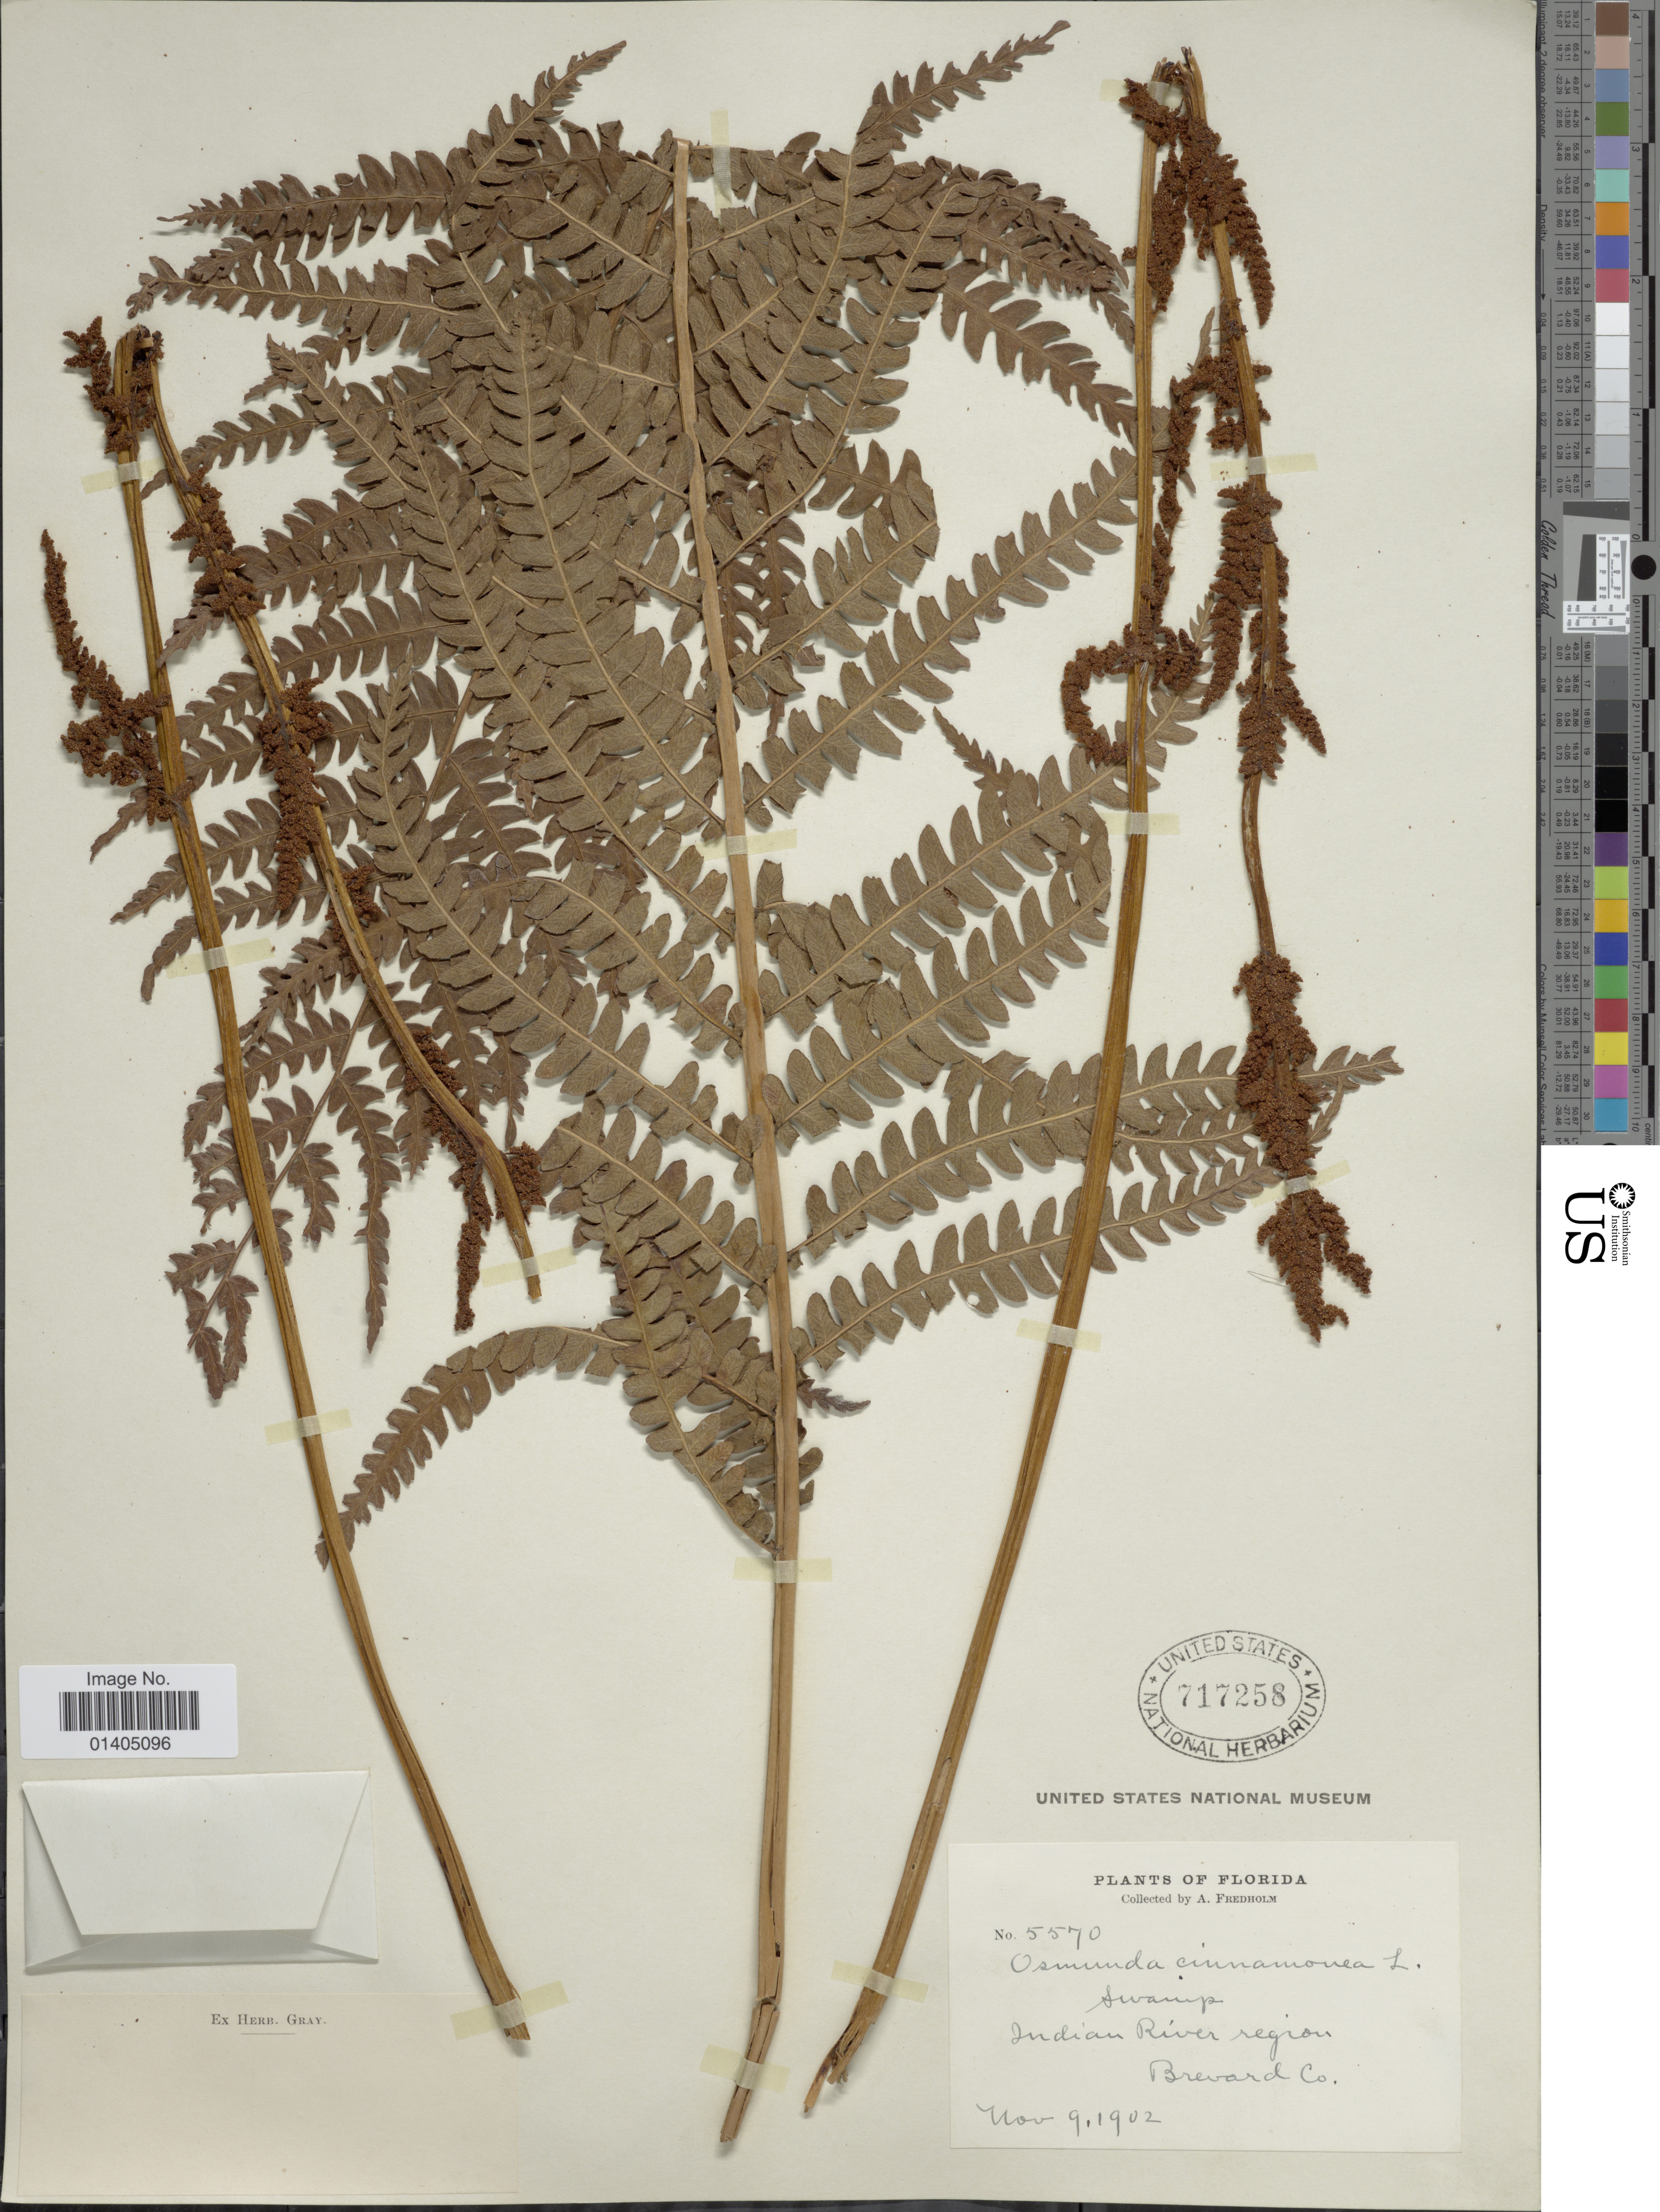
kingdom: Plantae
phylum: Tracheophyta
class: Polypodiopsida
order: Osmundales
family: Osmundaceae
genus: Osmundastrum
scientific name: Osmundastrum cinnamomeum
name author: (L.) C. Presl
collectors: A. Fredholm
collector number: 5570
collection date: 1902-11-09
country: United States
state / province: Florida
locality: Indian River region, Brevard Co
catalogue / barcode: US 717258